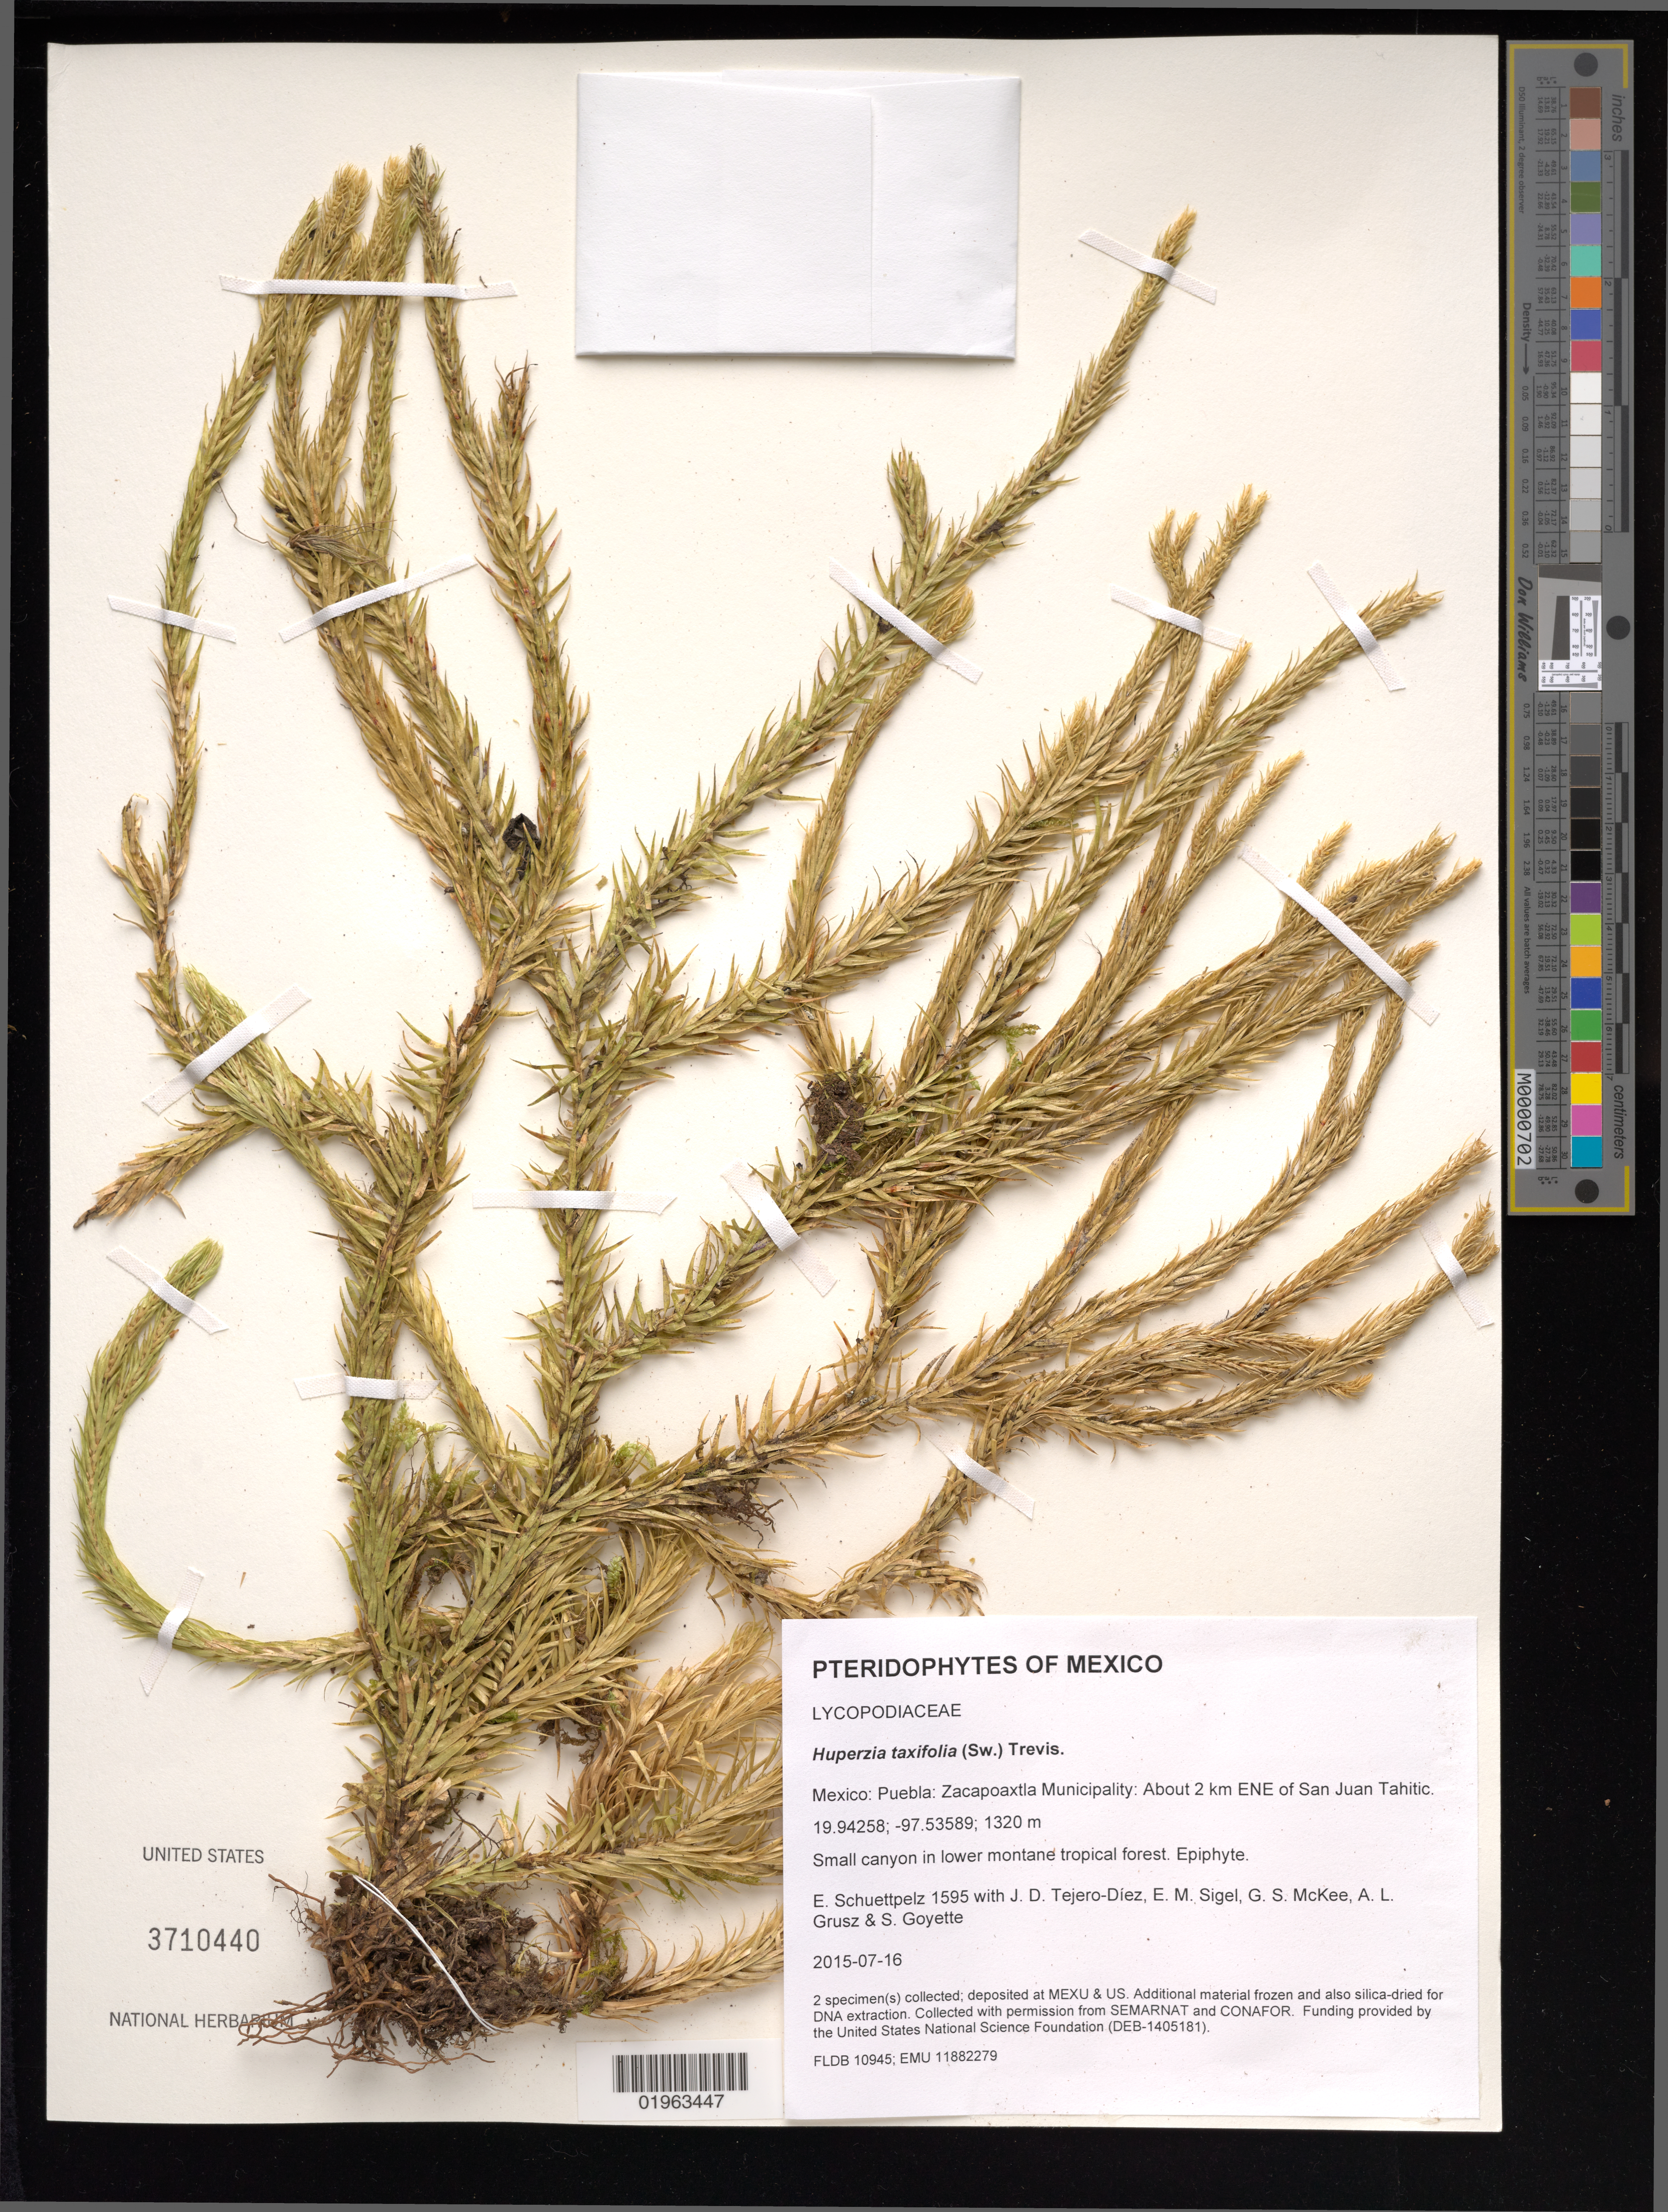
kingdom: Plantae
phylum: Tracheophyta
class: Lycopodiopsida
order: Lycopodiales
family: Lycopodiaceae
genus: Phlegmariurus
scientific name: Phlegmariurus taxifolius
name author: (Sw.) Á. Löve & D. Löve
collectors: E. Schuettpelz, D. Tejero-Díez, E. M. Sigel, G. S. McKee & A. Grusz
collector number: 1595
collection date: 2015-07-16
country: Mexico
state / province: Puebla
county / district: Zacapoaxtla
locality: About 2 km ENE of San Juan Tahitic.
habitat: Small canyon in lower montane tropical forest.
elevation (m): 1320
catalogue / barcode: US 3710440